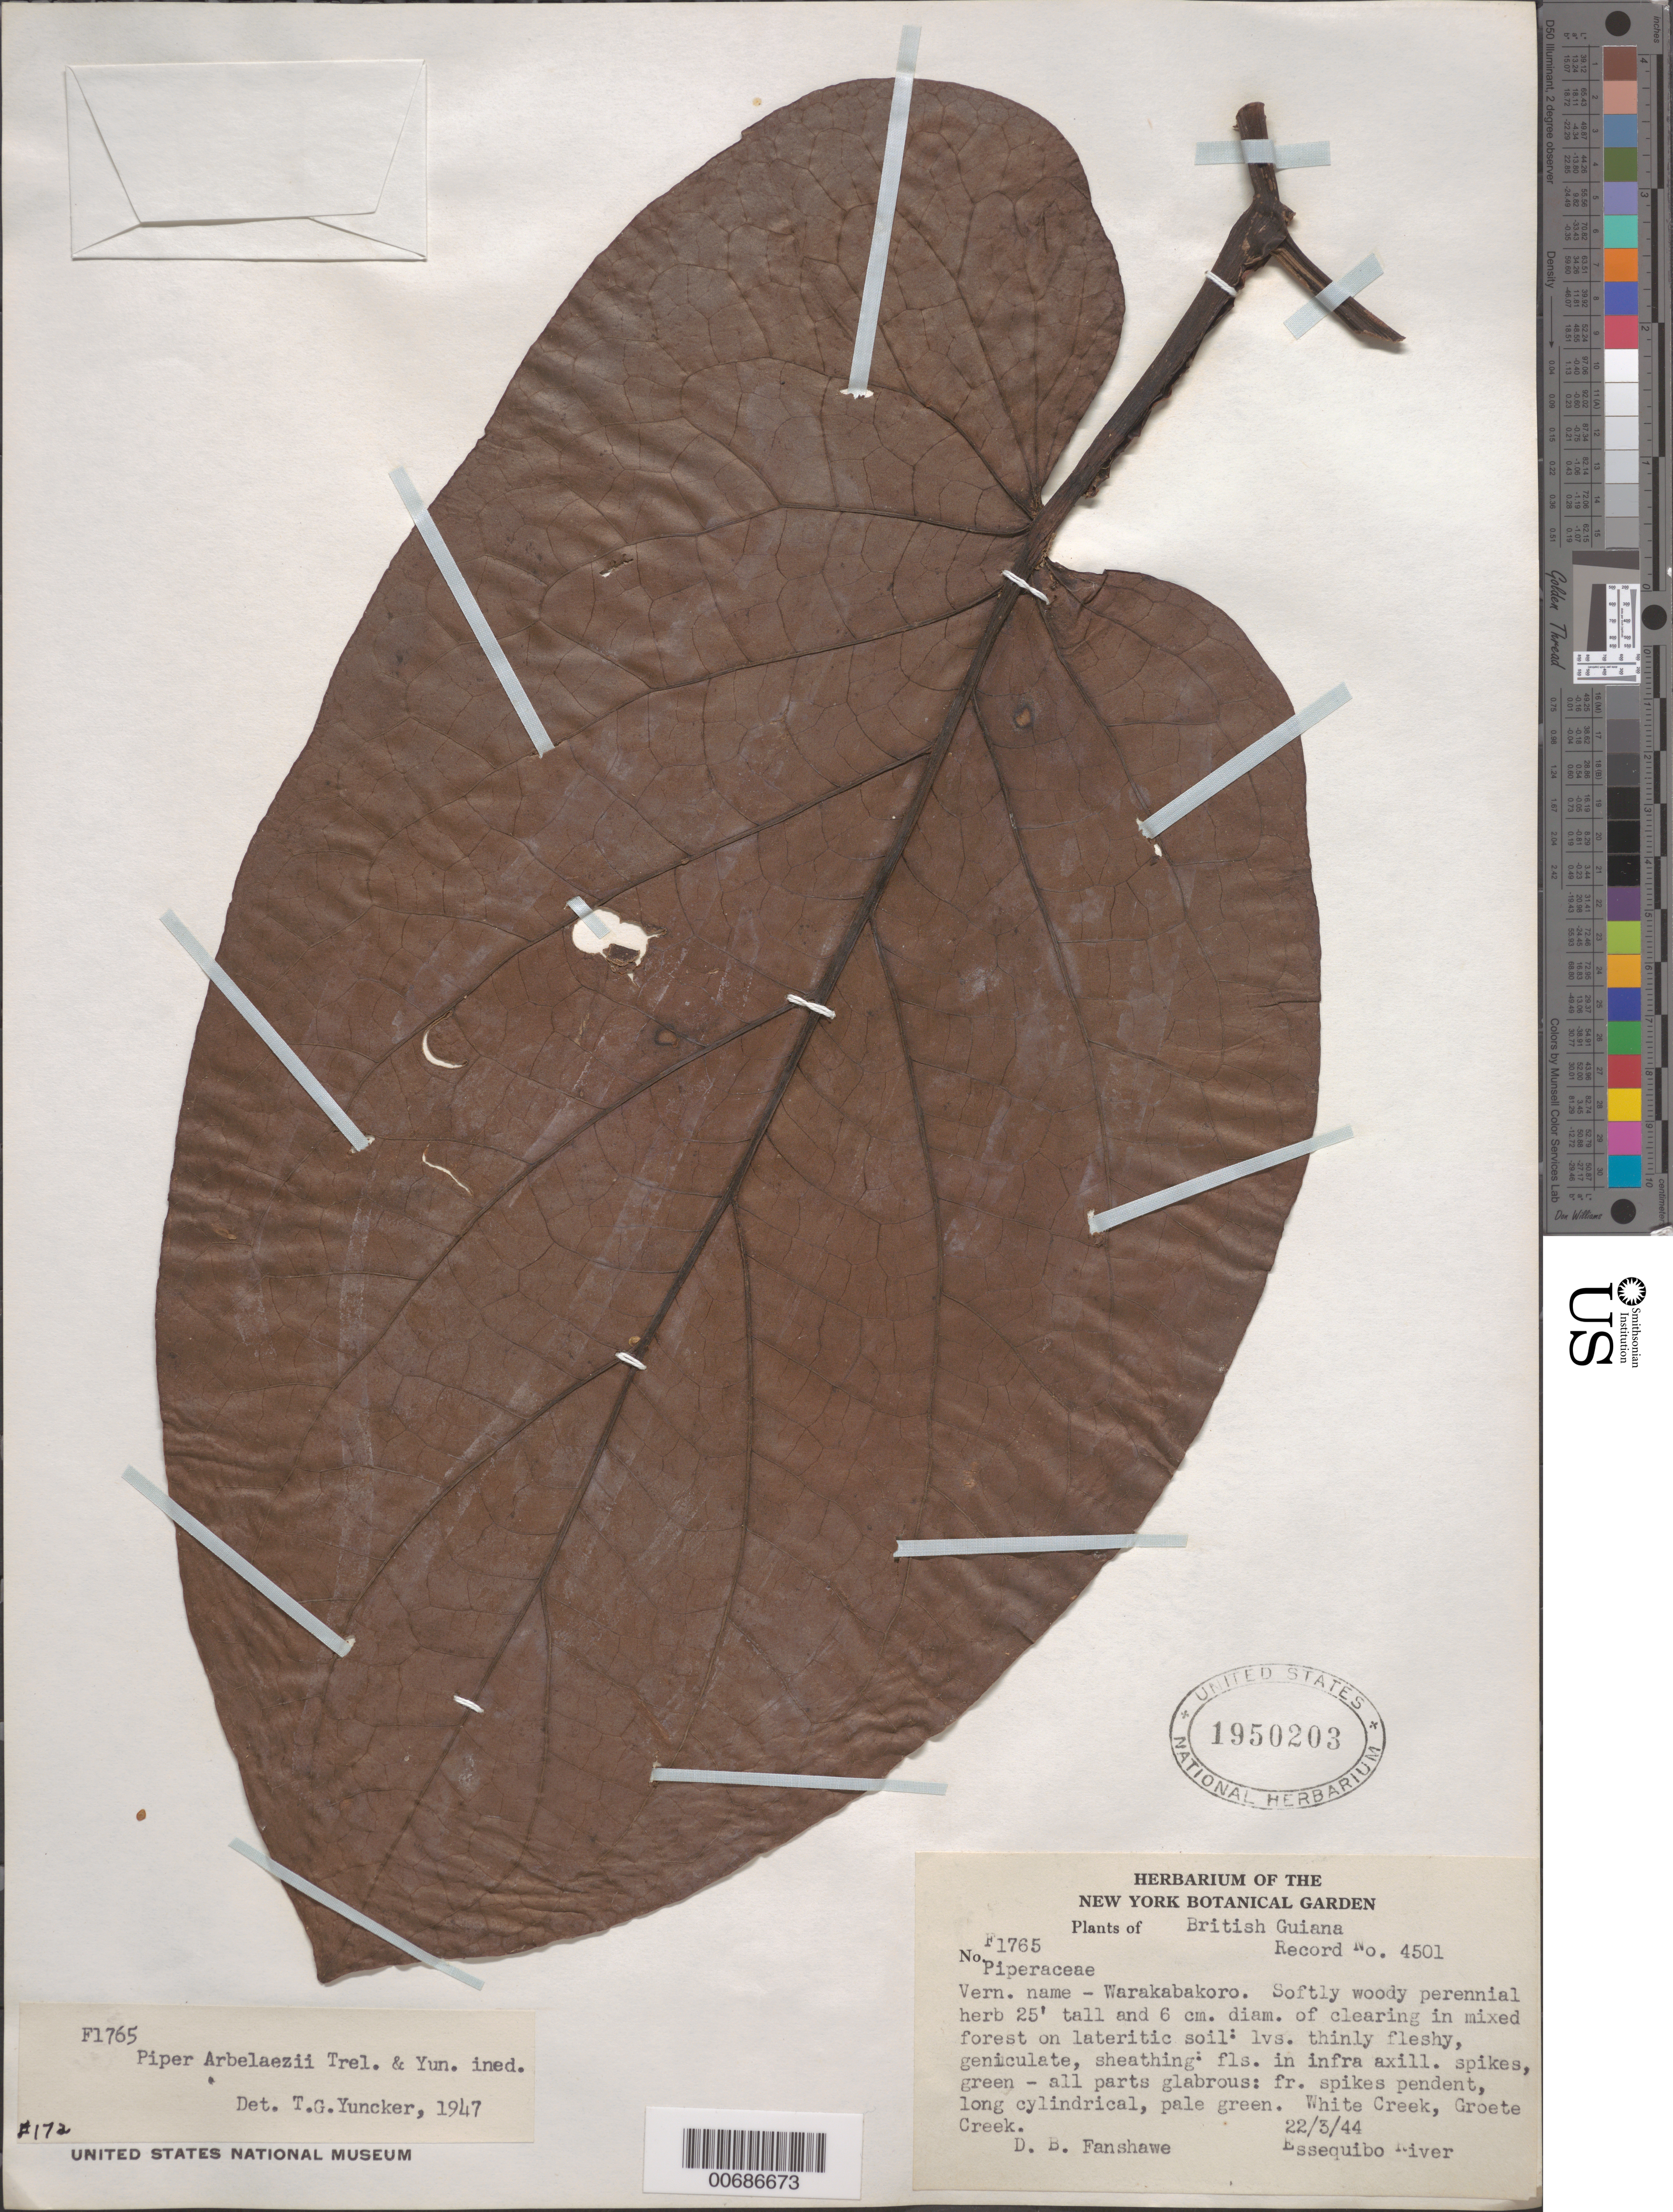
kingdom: Plantae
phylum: Tracheophyta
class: Magnoliopsida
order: Piperales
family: Piperaceae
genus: Piper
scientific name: Piper arbelaezii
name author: Trel. & Yunck.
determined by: Krukoff, B. A.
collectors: D. B. Fanshawe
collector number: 4501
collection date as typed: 27-Mar-44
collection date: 1944-03-27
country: Guyana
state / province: Essequibo Isl-W. Demerara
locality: Lower Essequibo R., White Creek, Groete Creek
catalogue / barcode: US 1950203